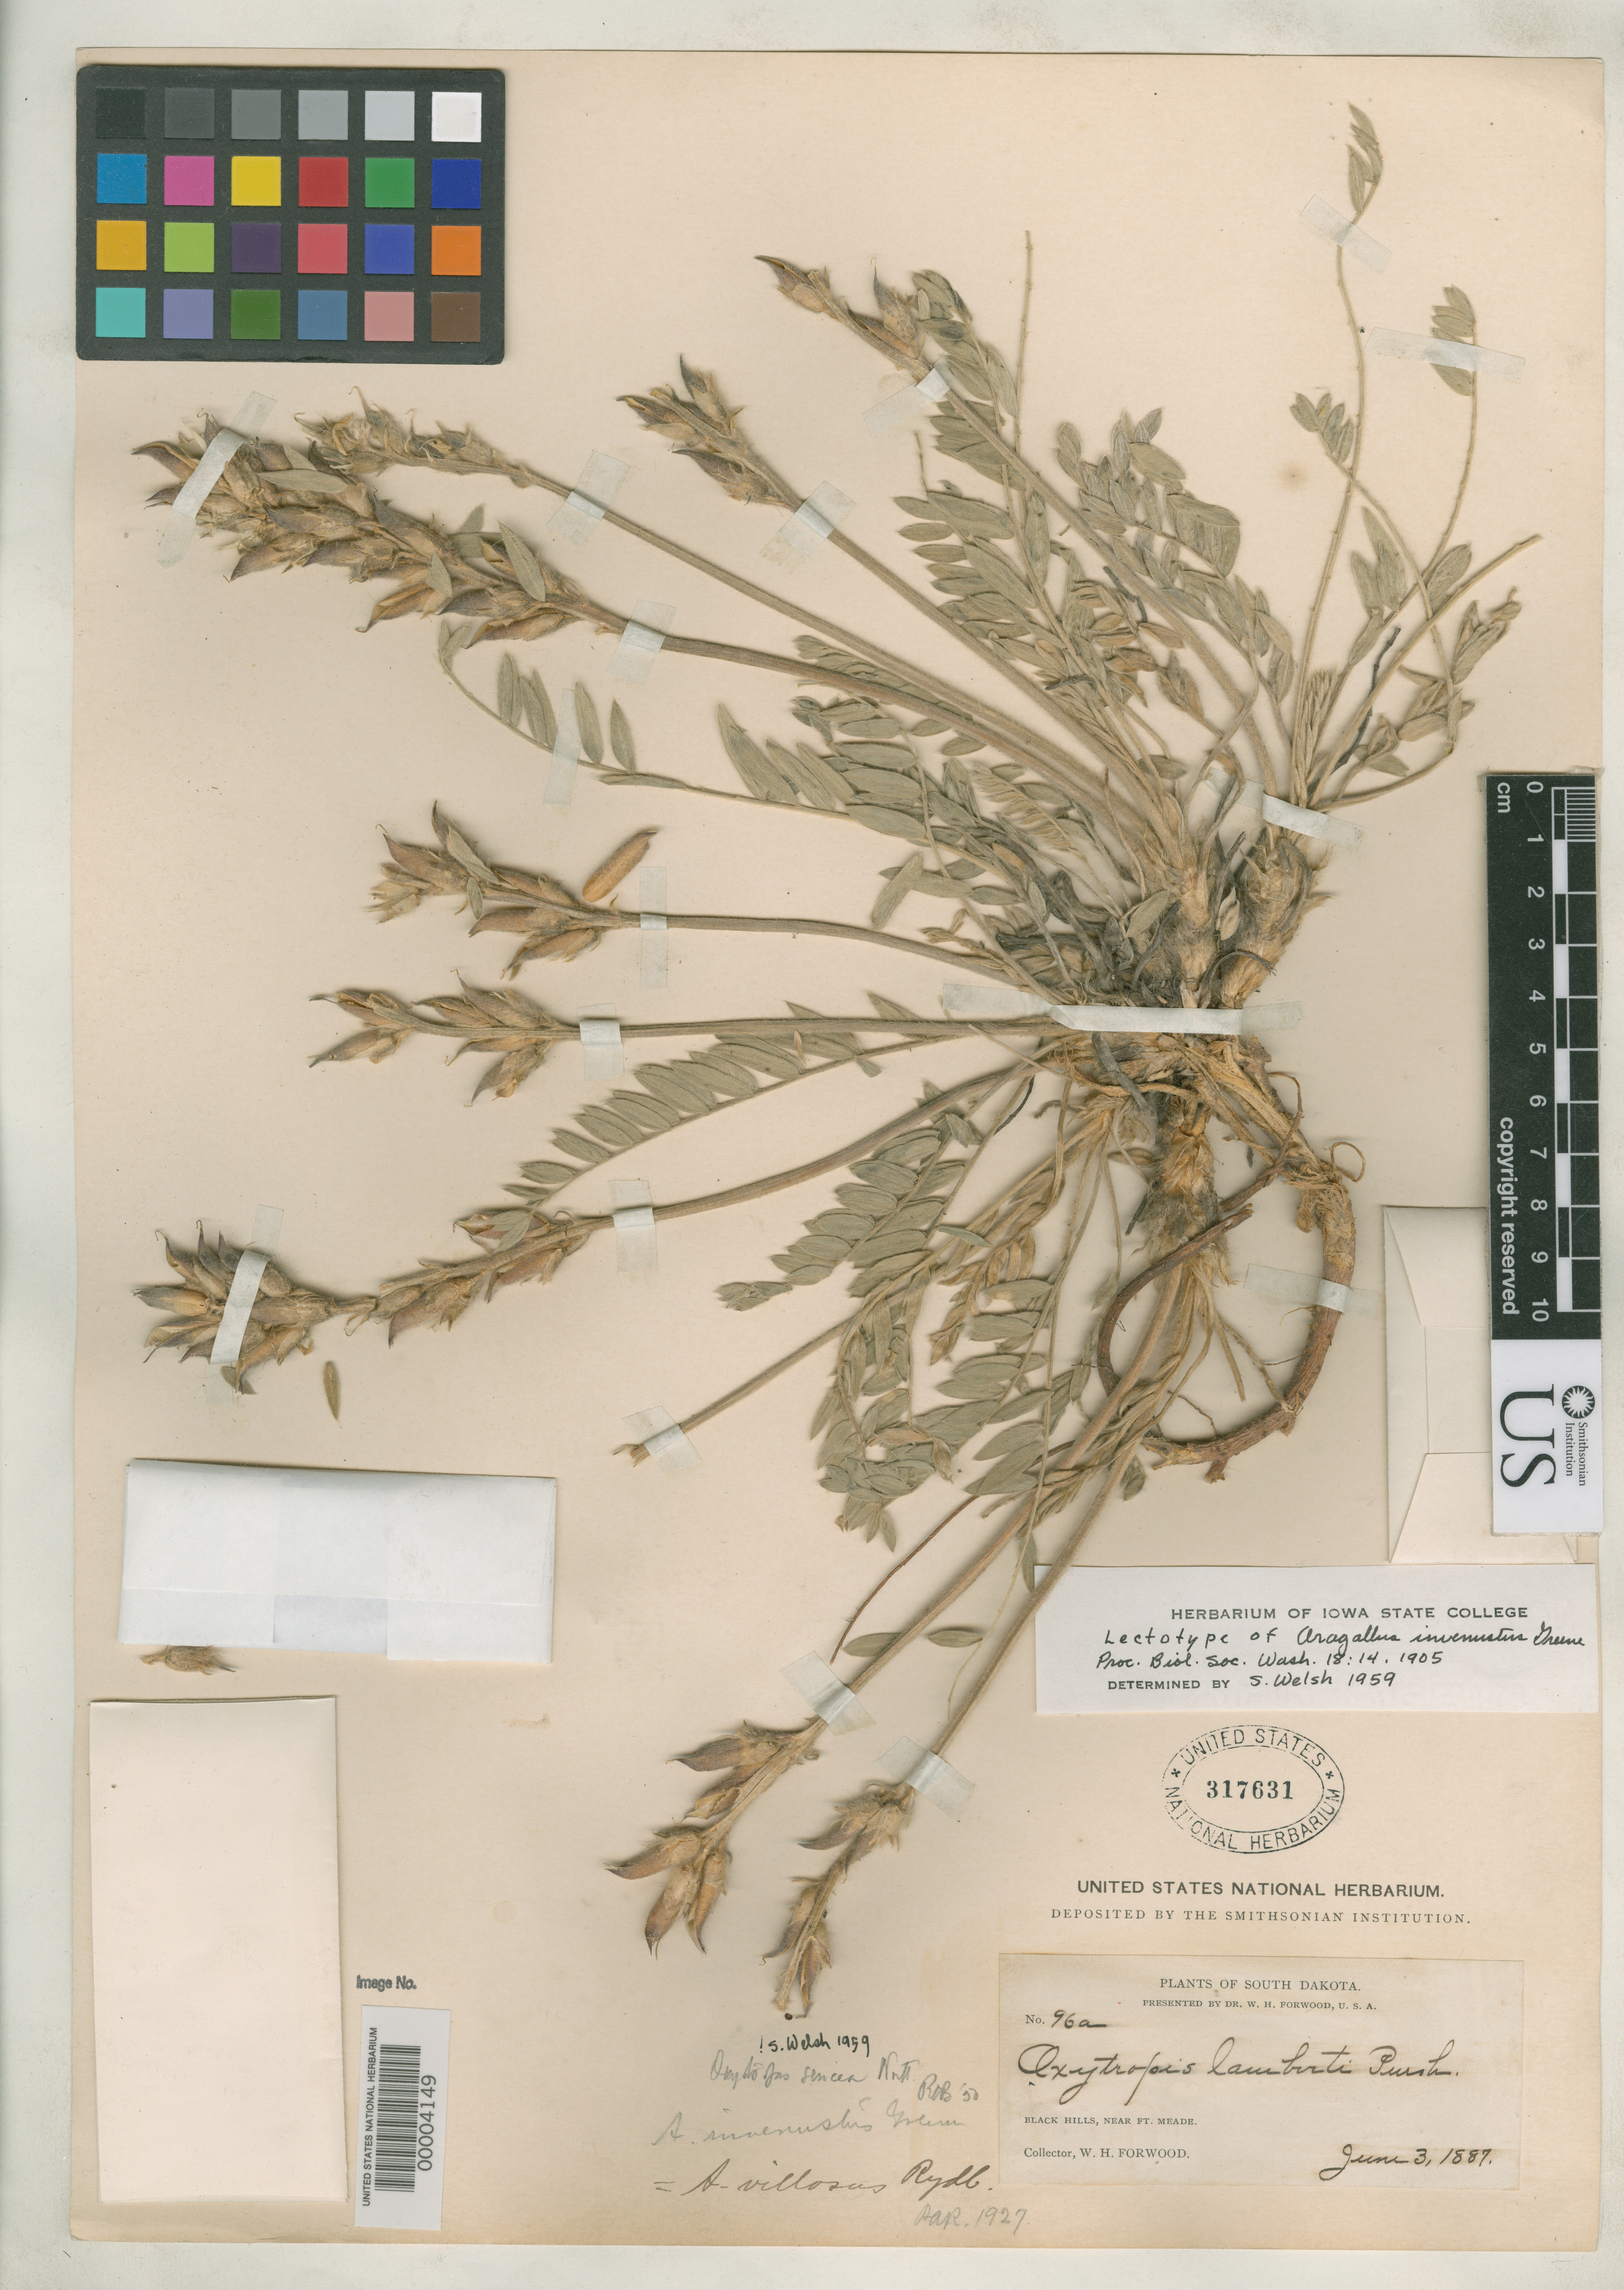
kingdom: Plantae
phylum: Tracheophyta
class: Magnoliopsida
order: Fabales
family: Fabaceae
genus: Aragallus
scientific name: Aragallus invenustus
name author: Greene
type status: Syntype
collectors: W. Forwood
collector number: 96a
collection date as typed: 03 Jun 1887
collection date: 1887-06-03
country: United States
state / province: South Dakota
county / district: Meade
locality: Fort Meade.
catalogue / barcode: US 317631